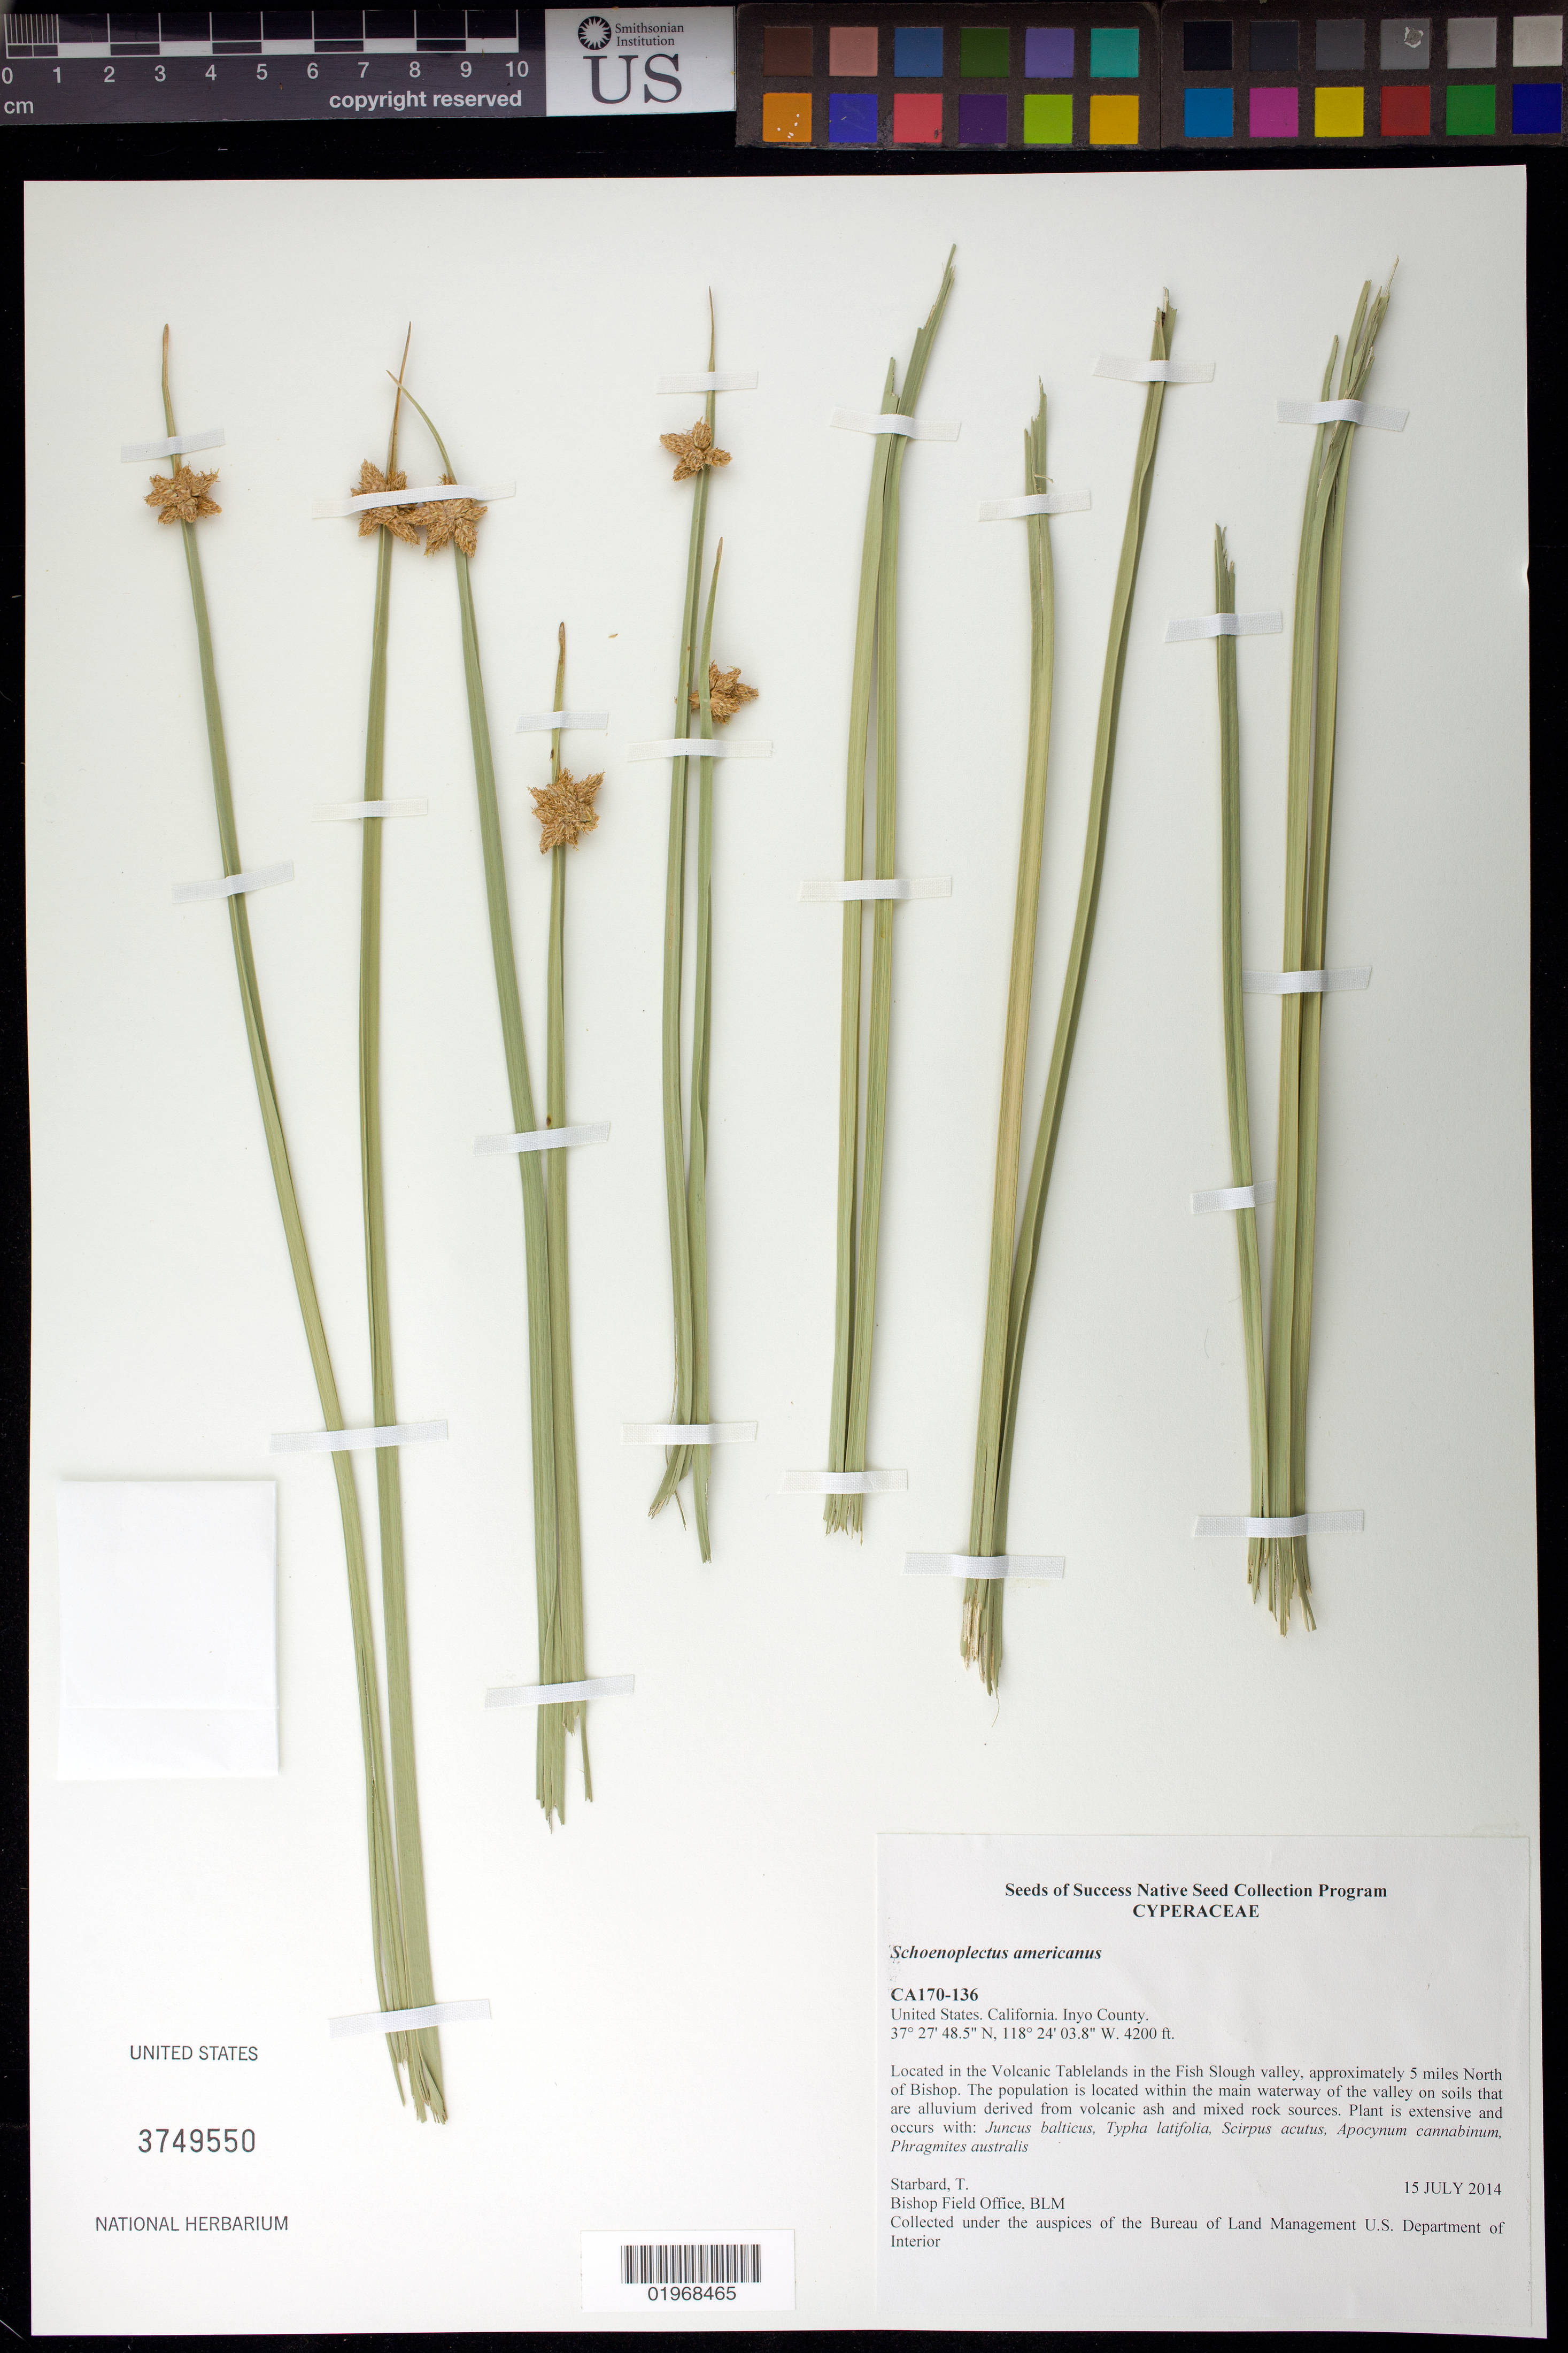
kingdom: Plantae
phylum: Tracheophyta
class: Liliopsida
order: Poales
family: Cyperaceae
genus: Schoenoplectus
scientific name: Schoenoplectus americanus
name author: (Pers.) Volkart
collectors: T. Starbard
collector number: CA170-136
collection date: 2014-07-15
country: United States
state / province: California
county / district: Mono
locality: Volcanic Tablelands in the Fish Slough valley, approx. 5 mi. N of Bishop.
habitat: With Juncus balticus, Typha latifolia, Scirpus acutus, ect.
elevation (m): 1280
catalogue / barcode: US 3749550